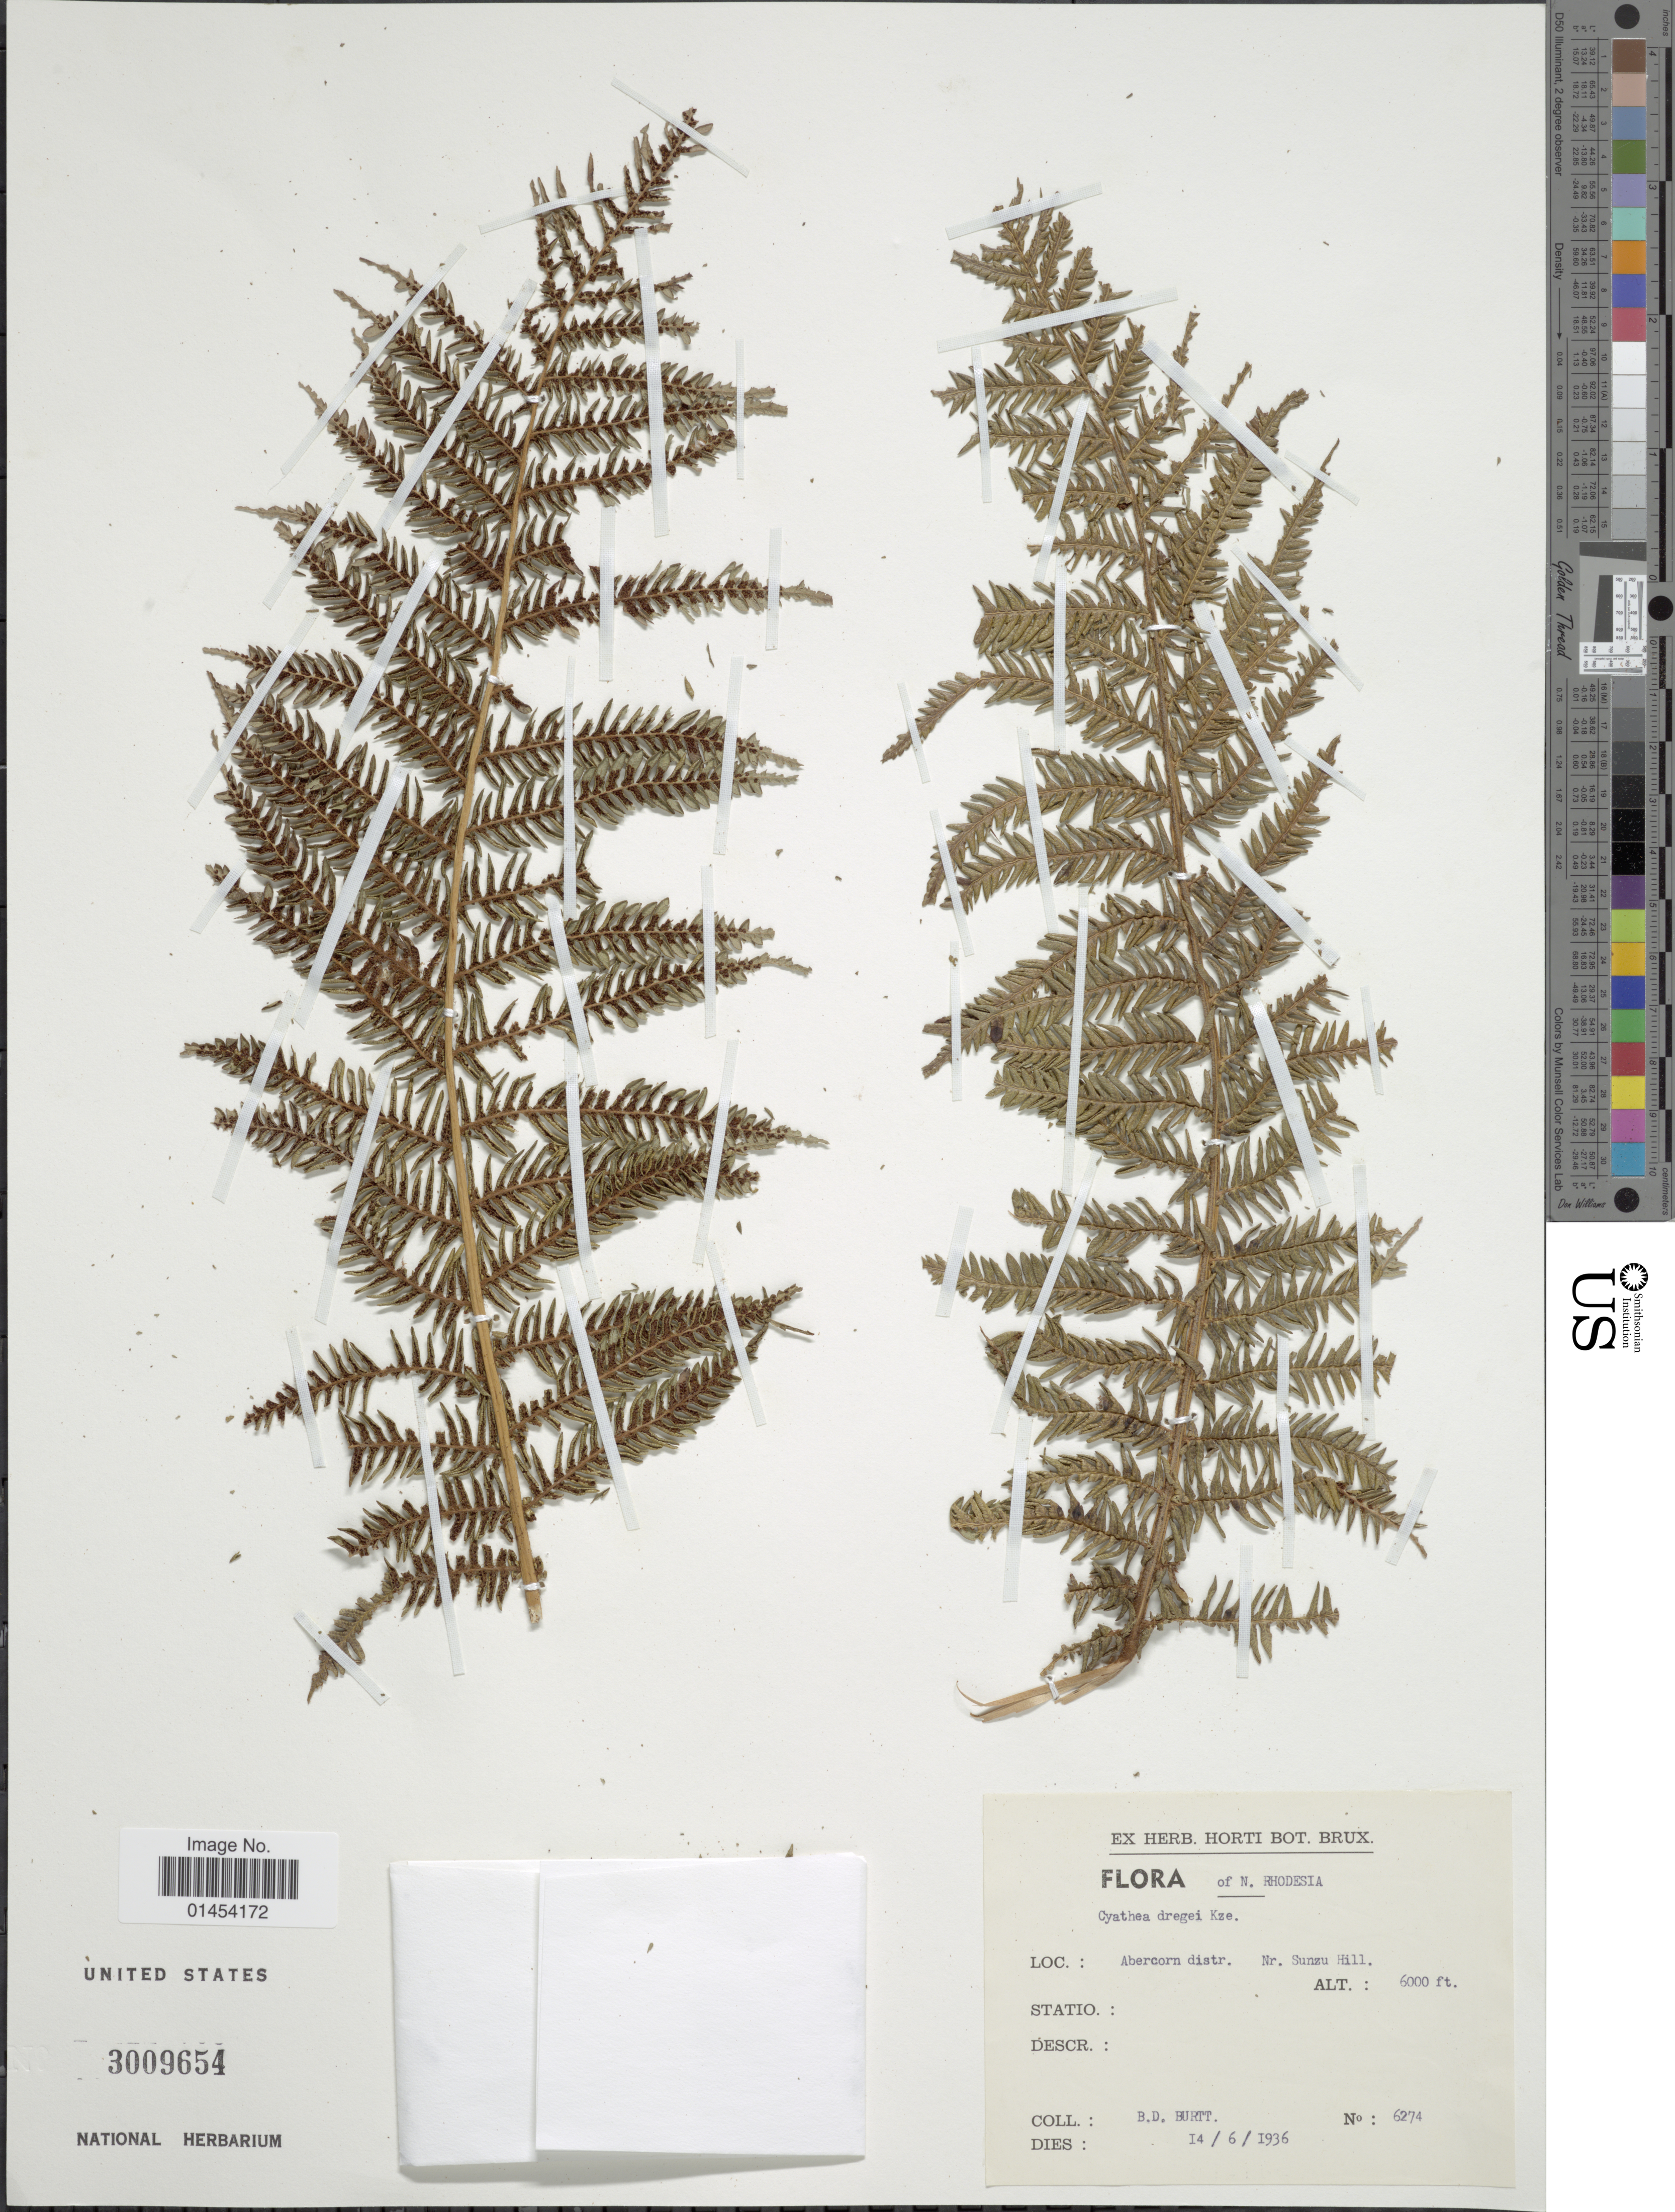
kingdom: Plantae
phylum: Tracheophyta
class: Polypodiopsida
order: Cyatheales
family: Cyatheaceae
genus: Cyathea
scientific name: Cyathea dregei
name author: Kunze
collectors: B. D. Burtt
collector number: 6274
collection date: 1936-06-14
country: Zambia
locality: N. Rhodesia. Abercorn distr. Nr. Sunzu Hill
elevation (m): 1829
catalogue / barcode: US 3009654